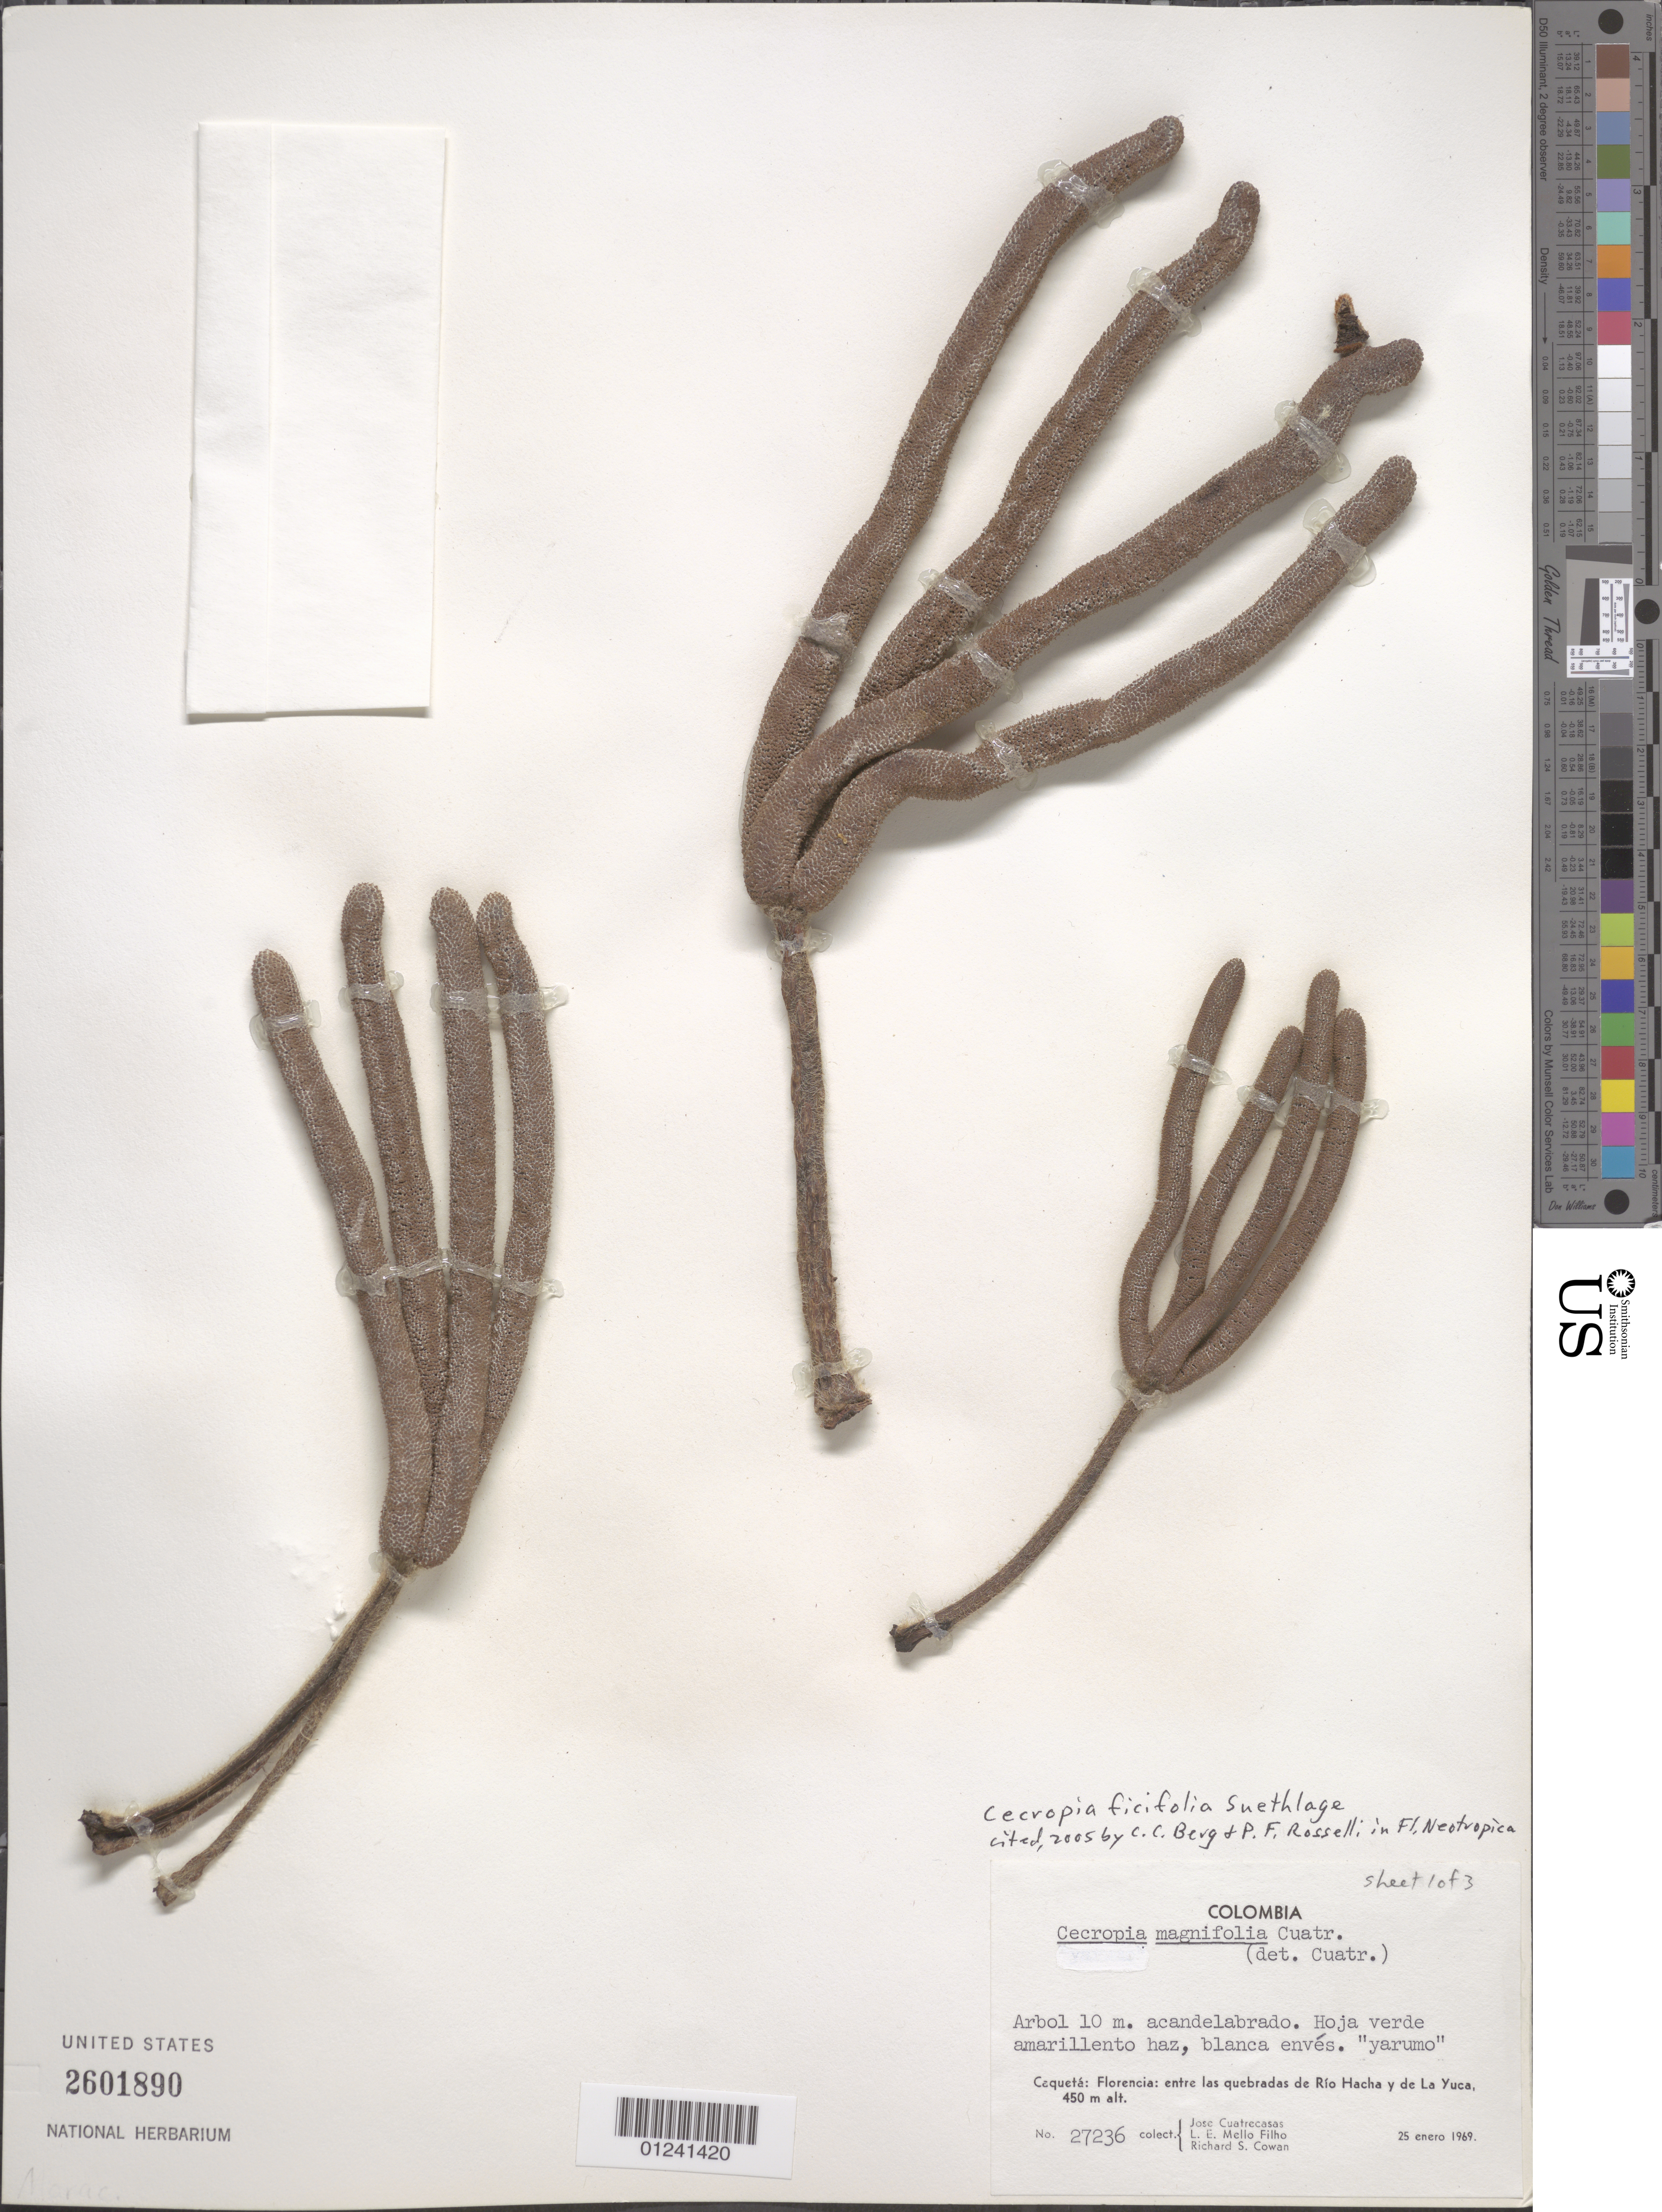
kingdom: Plantae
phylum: Tracheophyta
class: Magnoliopsida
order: Rosales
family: Urticaceae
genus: Cecropia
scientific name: Cecropia ficifolia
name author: Snethlage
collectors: J. Cuatrecasas, L. Emygdio de Mello Filho & R. S. Cowan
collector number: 27236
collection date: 1969-01-25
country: Colombia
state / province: Caquetá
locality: Florencia: entre las quebradas de Río Hacha y de La Yuca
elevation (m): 450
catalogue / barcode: US 2601890